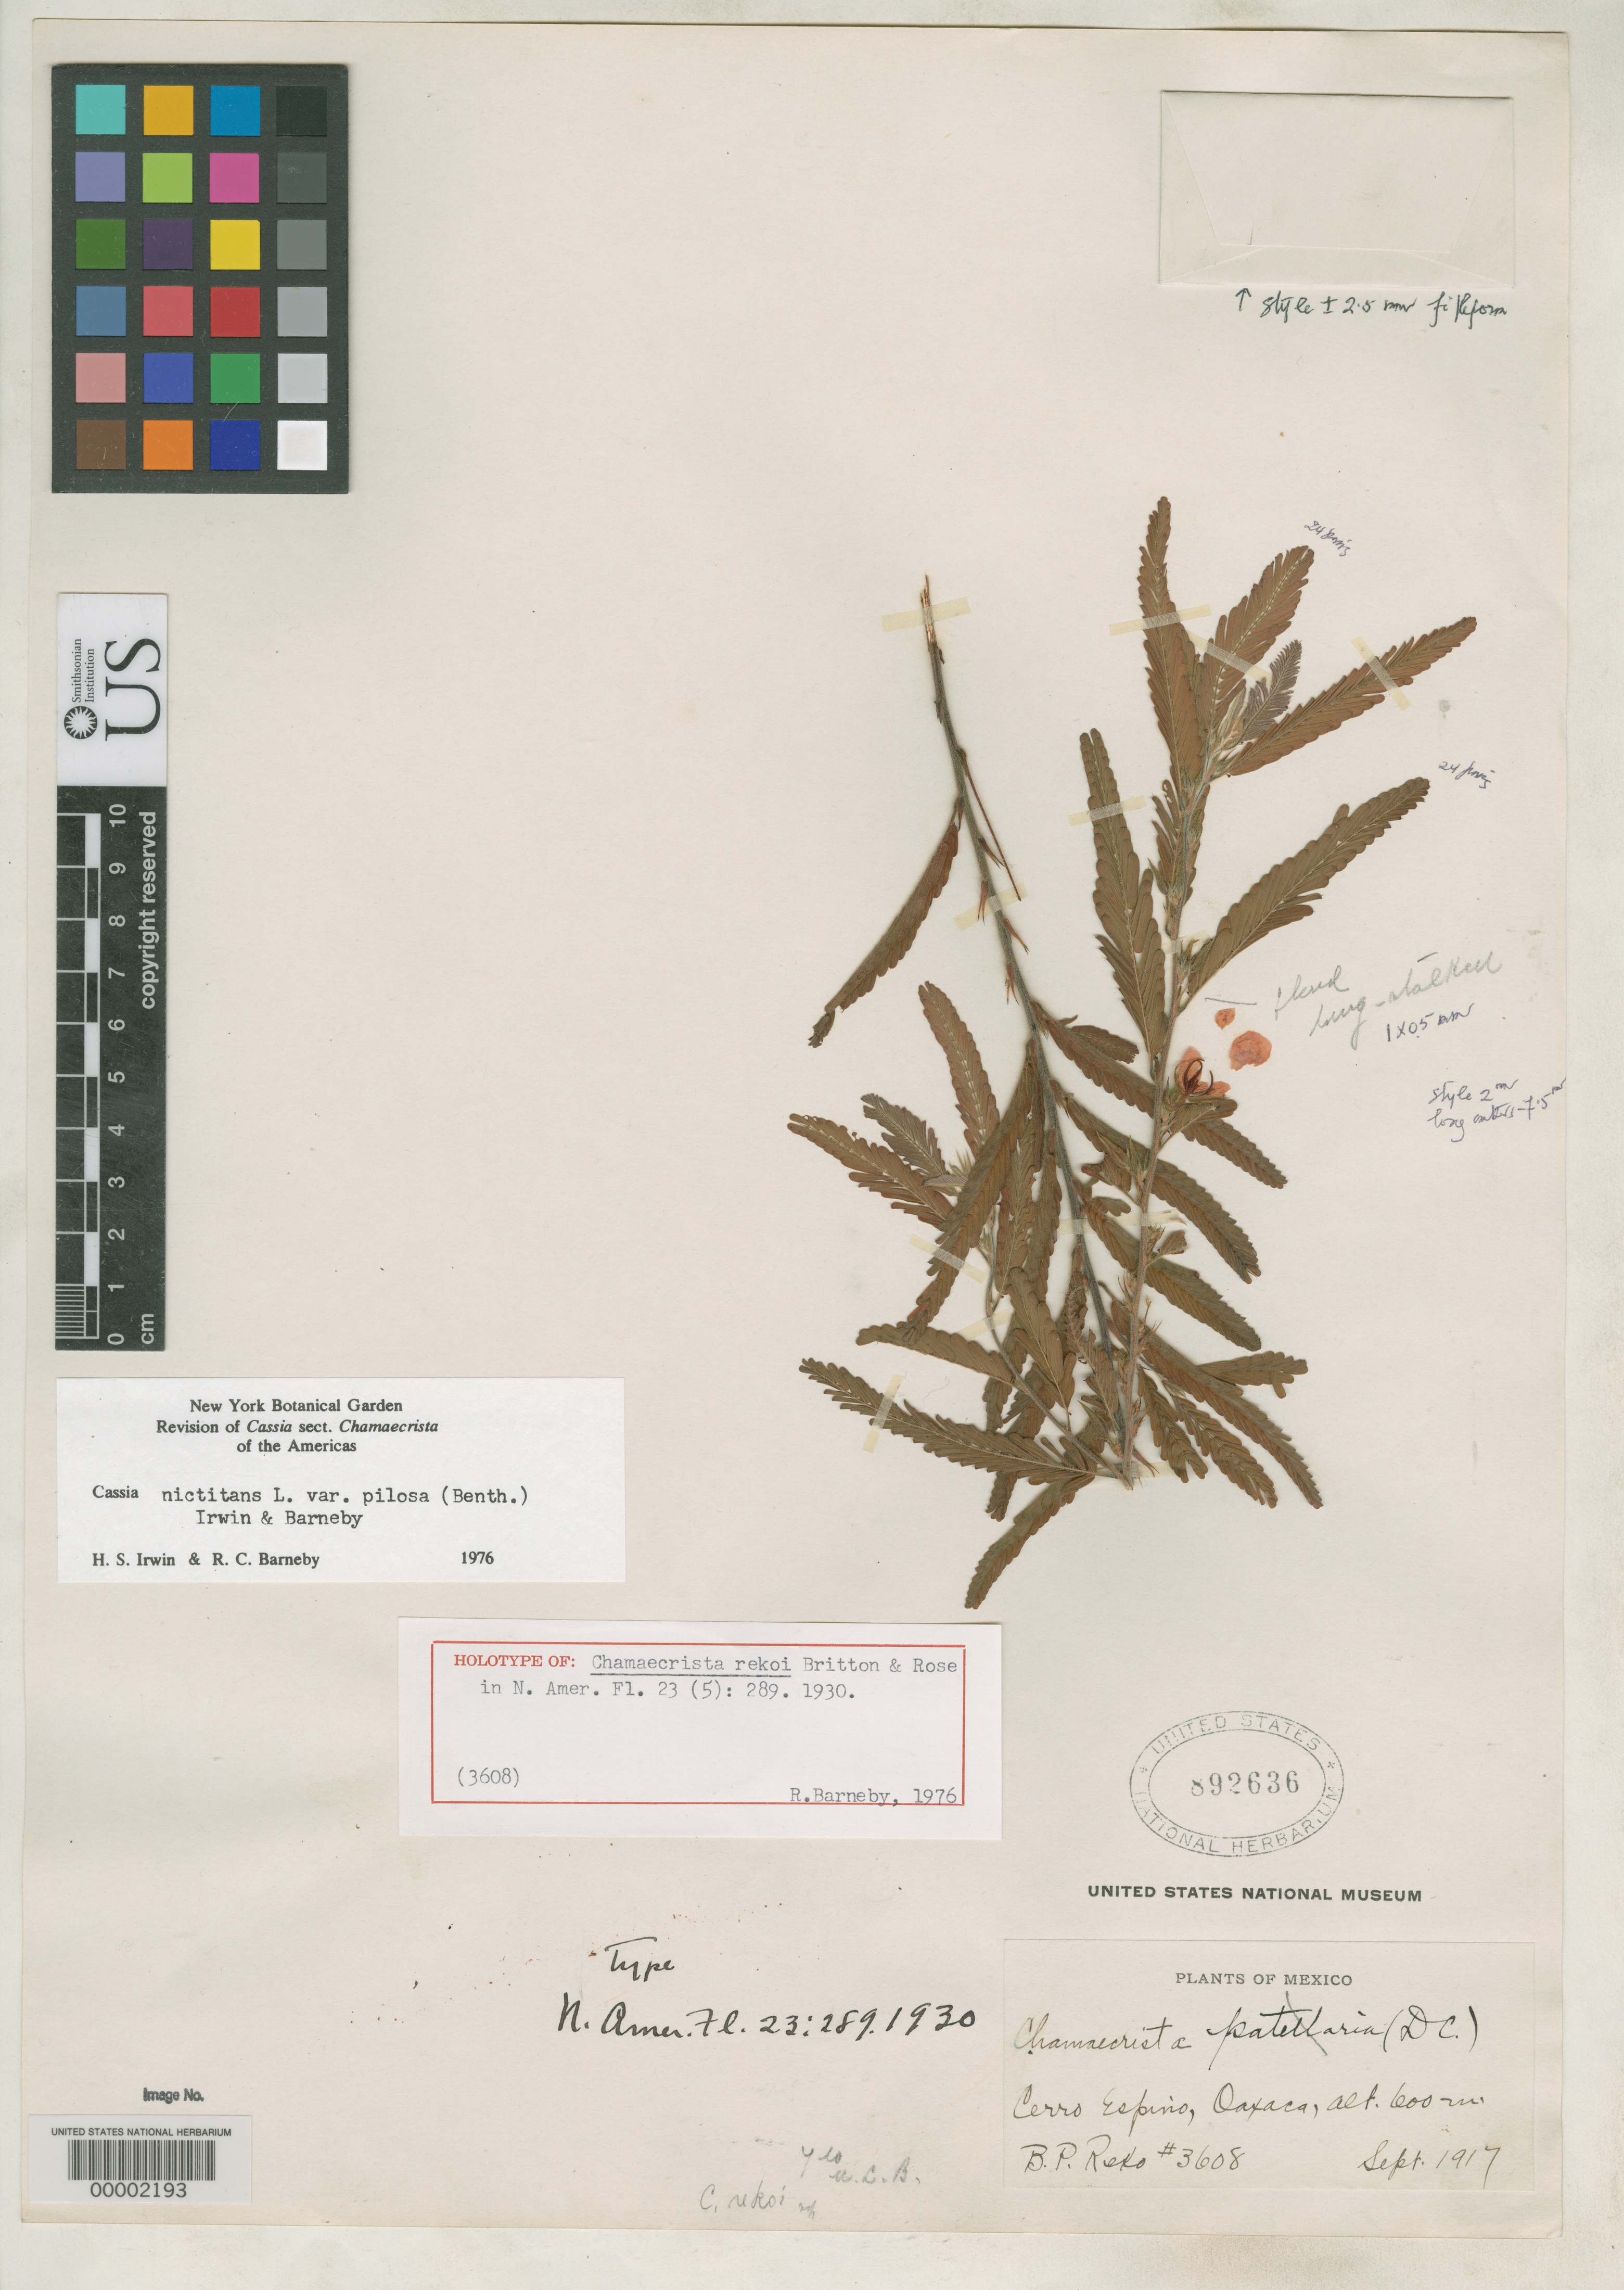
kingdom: Plantae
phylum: Tracheophyta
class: Magnoliopsida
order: Fabales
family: Fabaceae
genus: Chamaecrista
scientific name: Chamaecrista rekoi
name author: Britton & Rose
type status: Holotype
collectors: B. P. Reko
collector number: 3608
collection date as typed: Sep 1917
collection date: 1917-09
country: Mexico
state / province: Oaxaca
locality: Cerro Espino.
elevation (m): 600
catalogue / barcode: US 892636